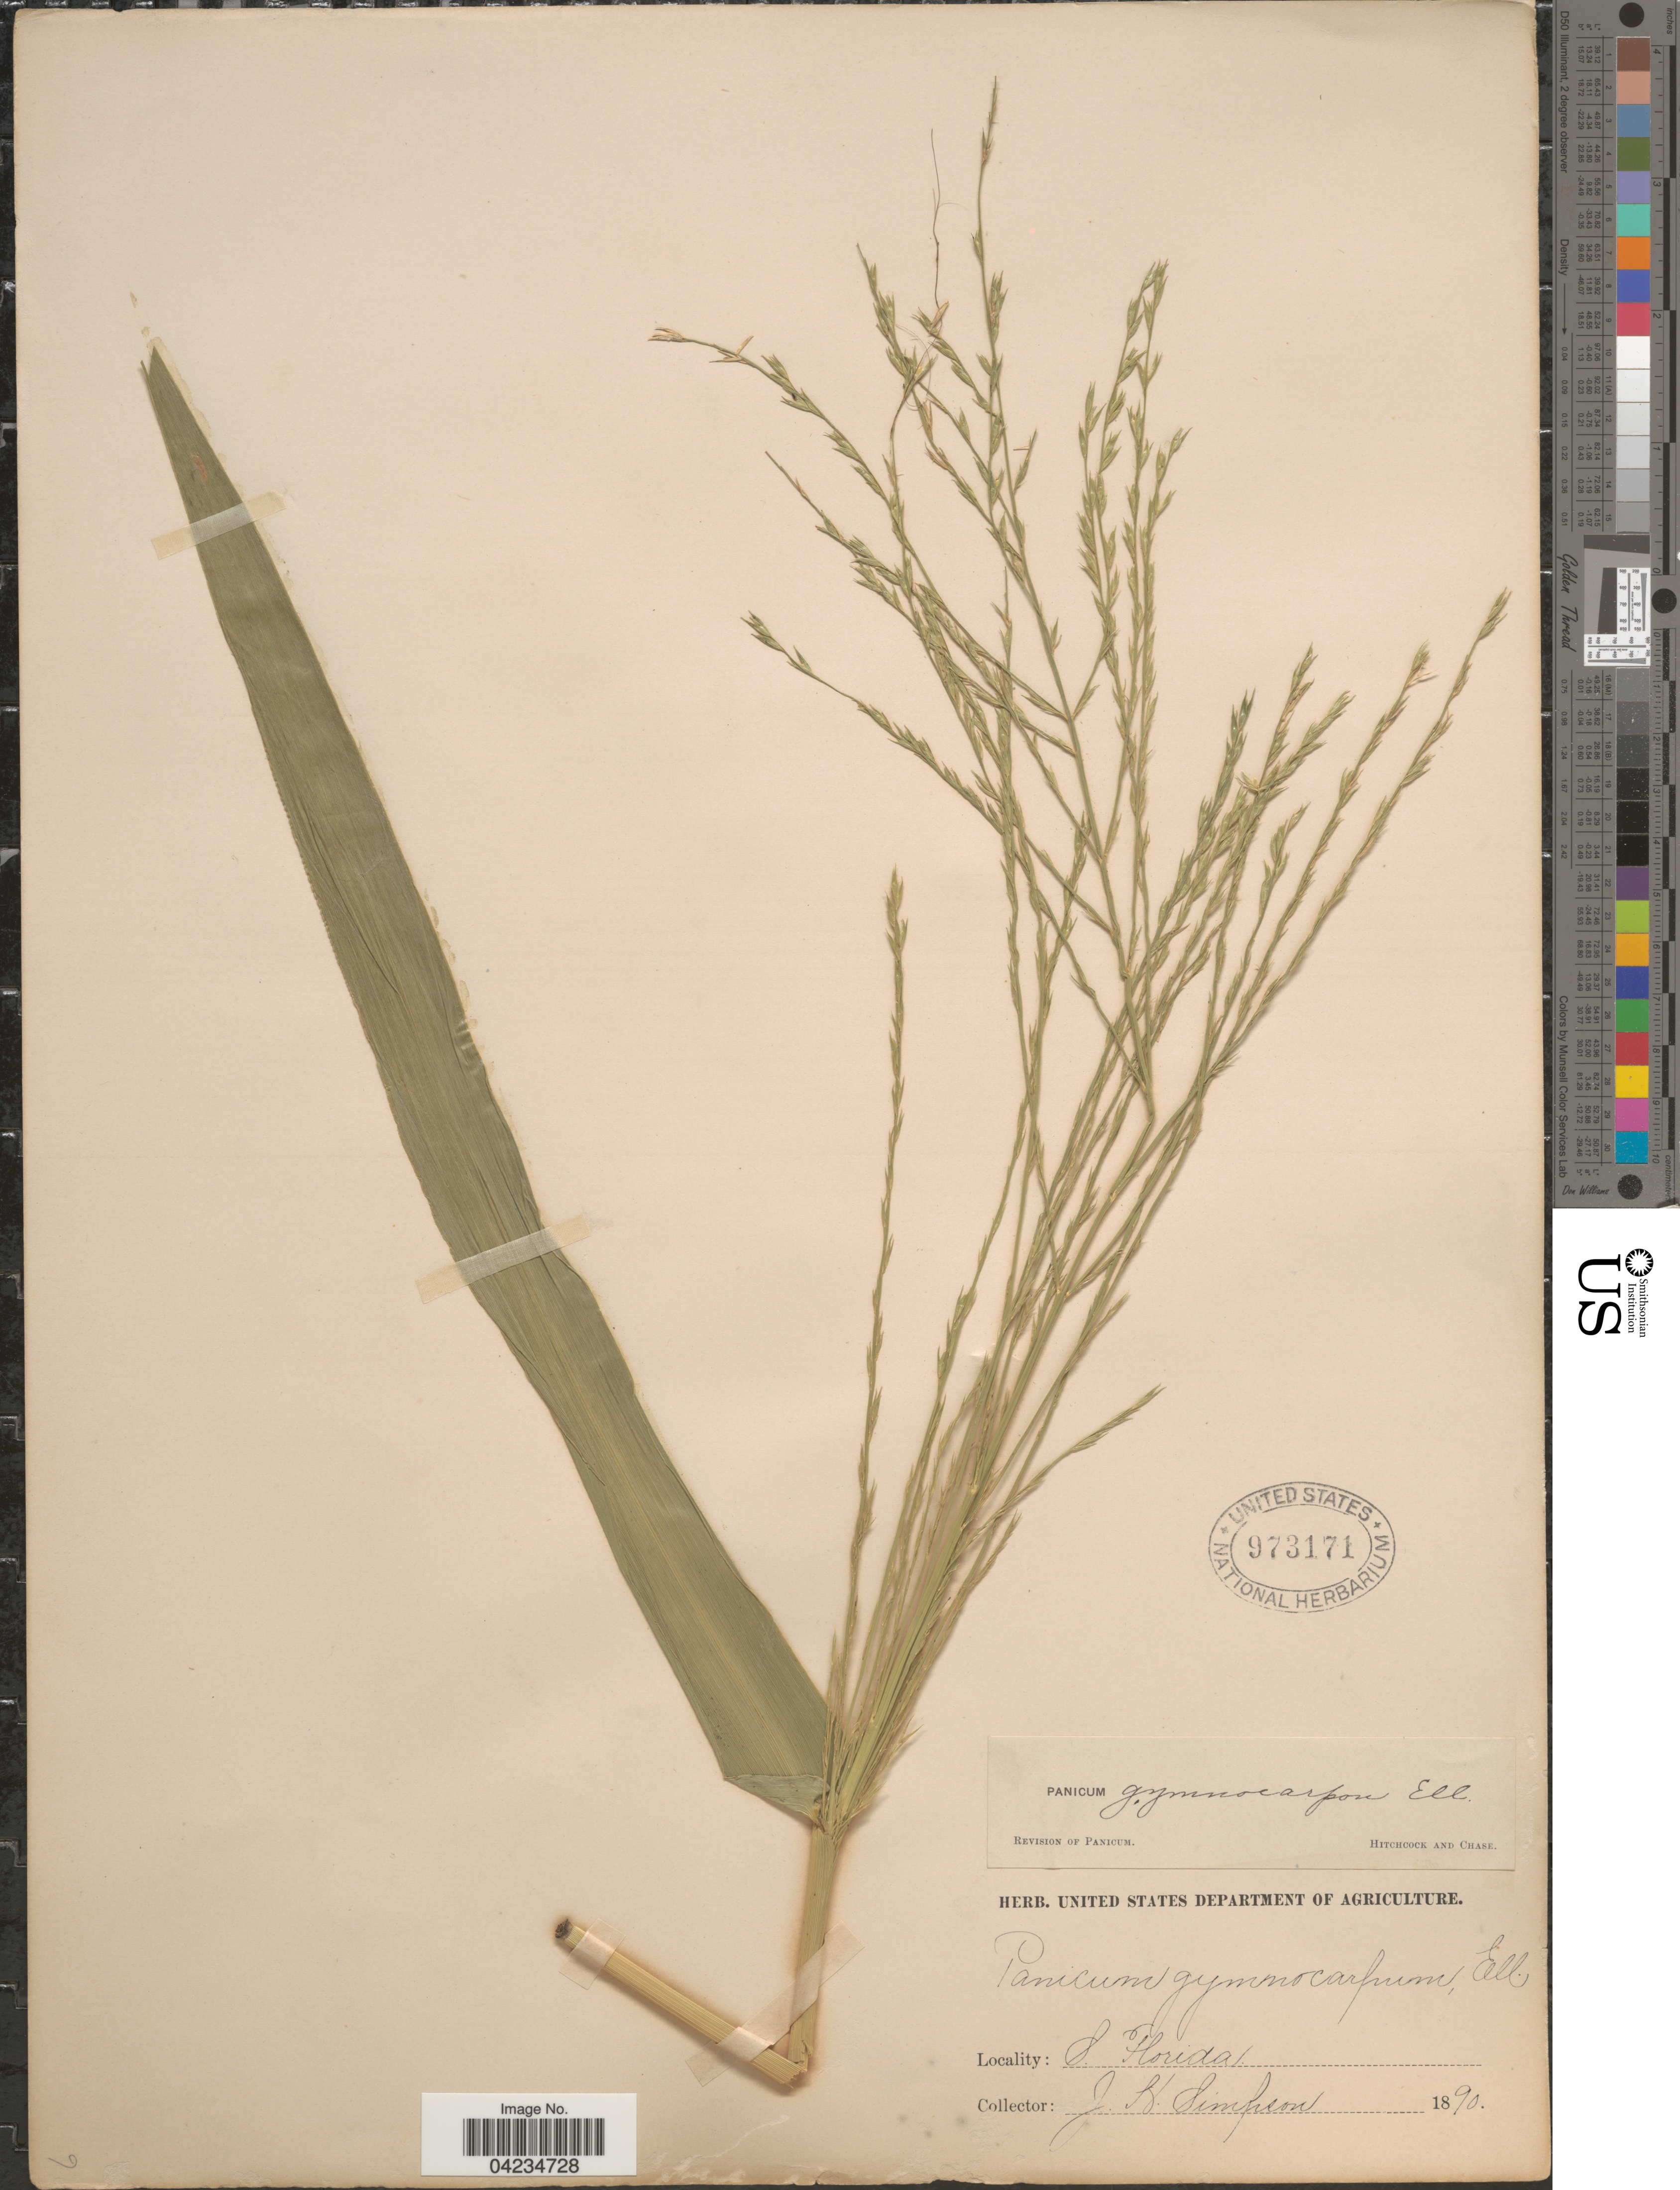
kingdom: Plantae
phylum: Tracheophyta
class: Liliopsida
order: Poales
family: Poaceae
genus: Phanopyrum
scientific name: Phanopyrum gymnocarpon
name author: (Elliott) Nash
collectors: J. H. Simpson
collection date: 1890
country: United States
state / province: Florida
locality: S. Florida.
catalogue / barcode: US 973171